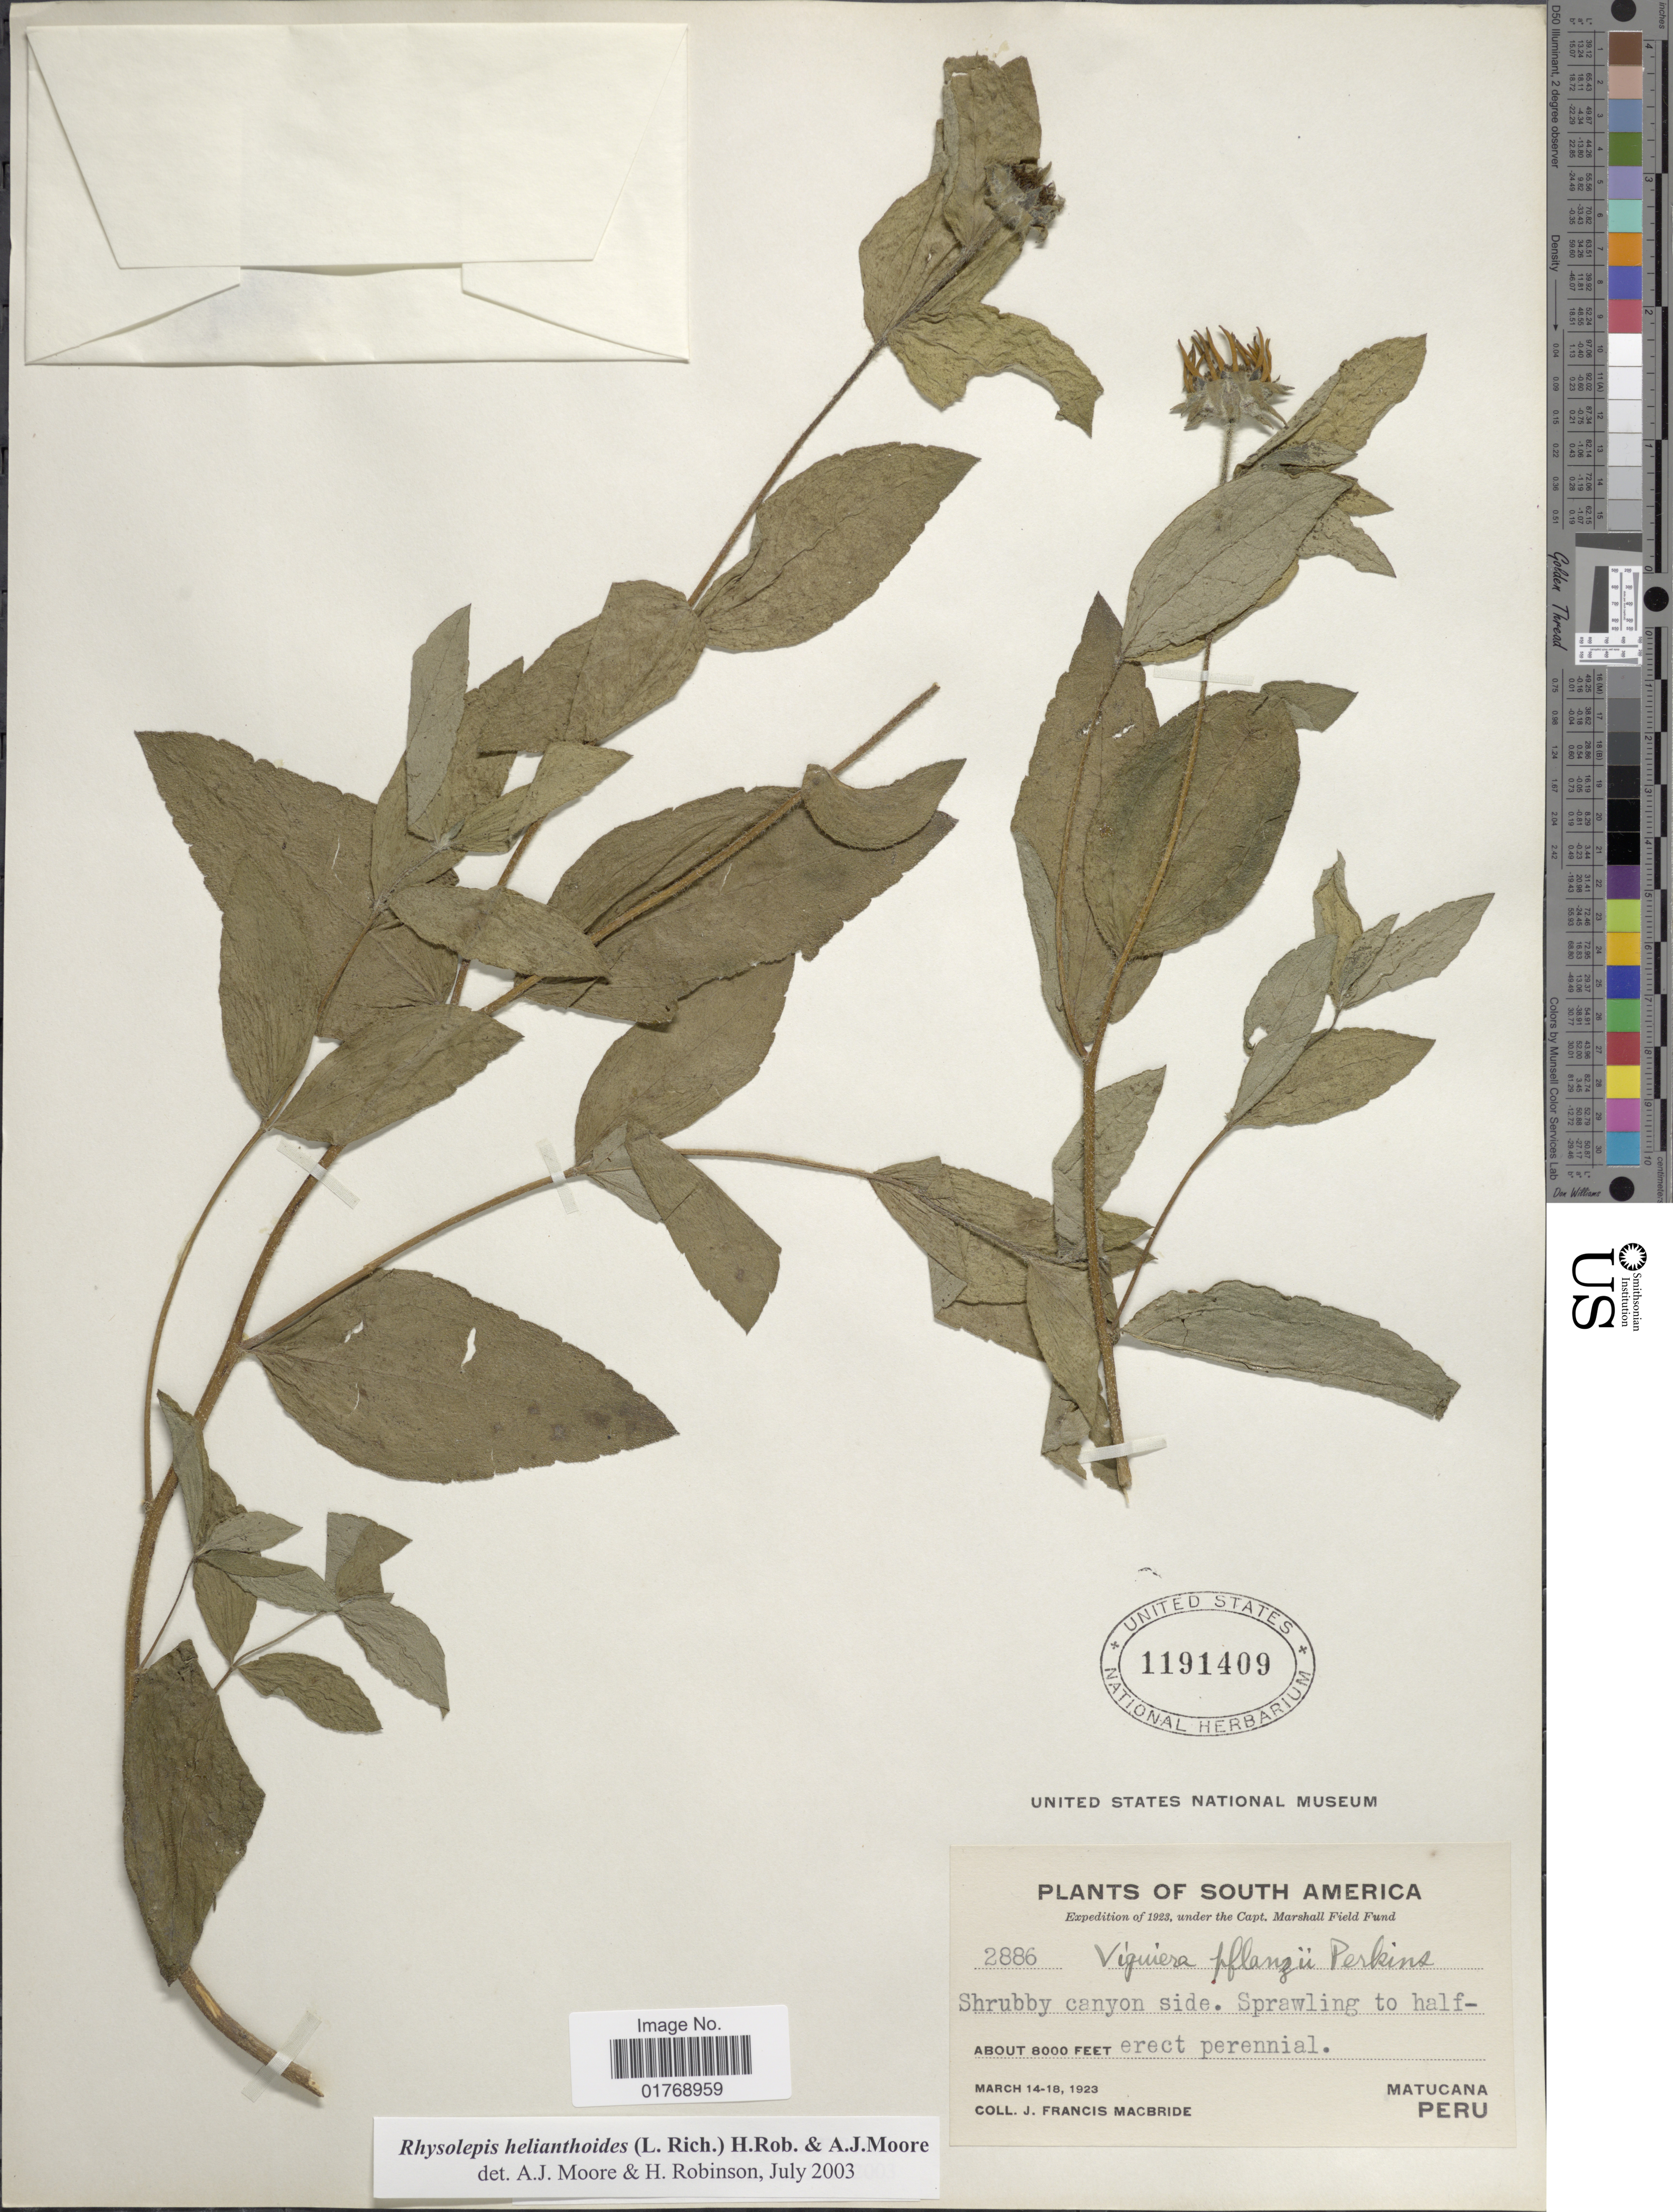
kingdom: Plantae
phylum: Tracheophyta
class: Magnoliopsida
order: Asterales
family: Asteraceae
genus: Viguiera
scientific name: Viguiera procumbens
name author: (Pers.) S.F. Blake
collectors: J. F. Macbride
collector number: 2886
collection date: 1923-03-14/1923-03-18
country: Peru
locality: Shrubby canyon side. Matucana. Peru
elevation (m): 2438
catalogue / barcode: US 1191409